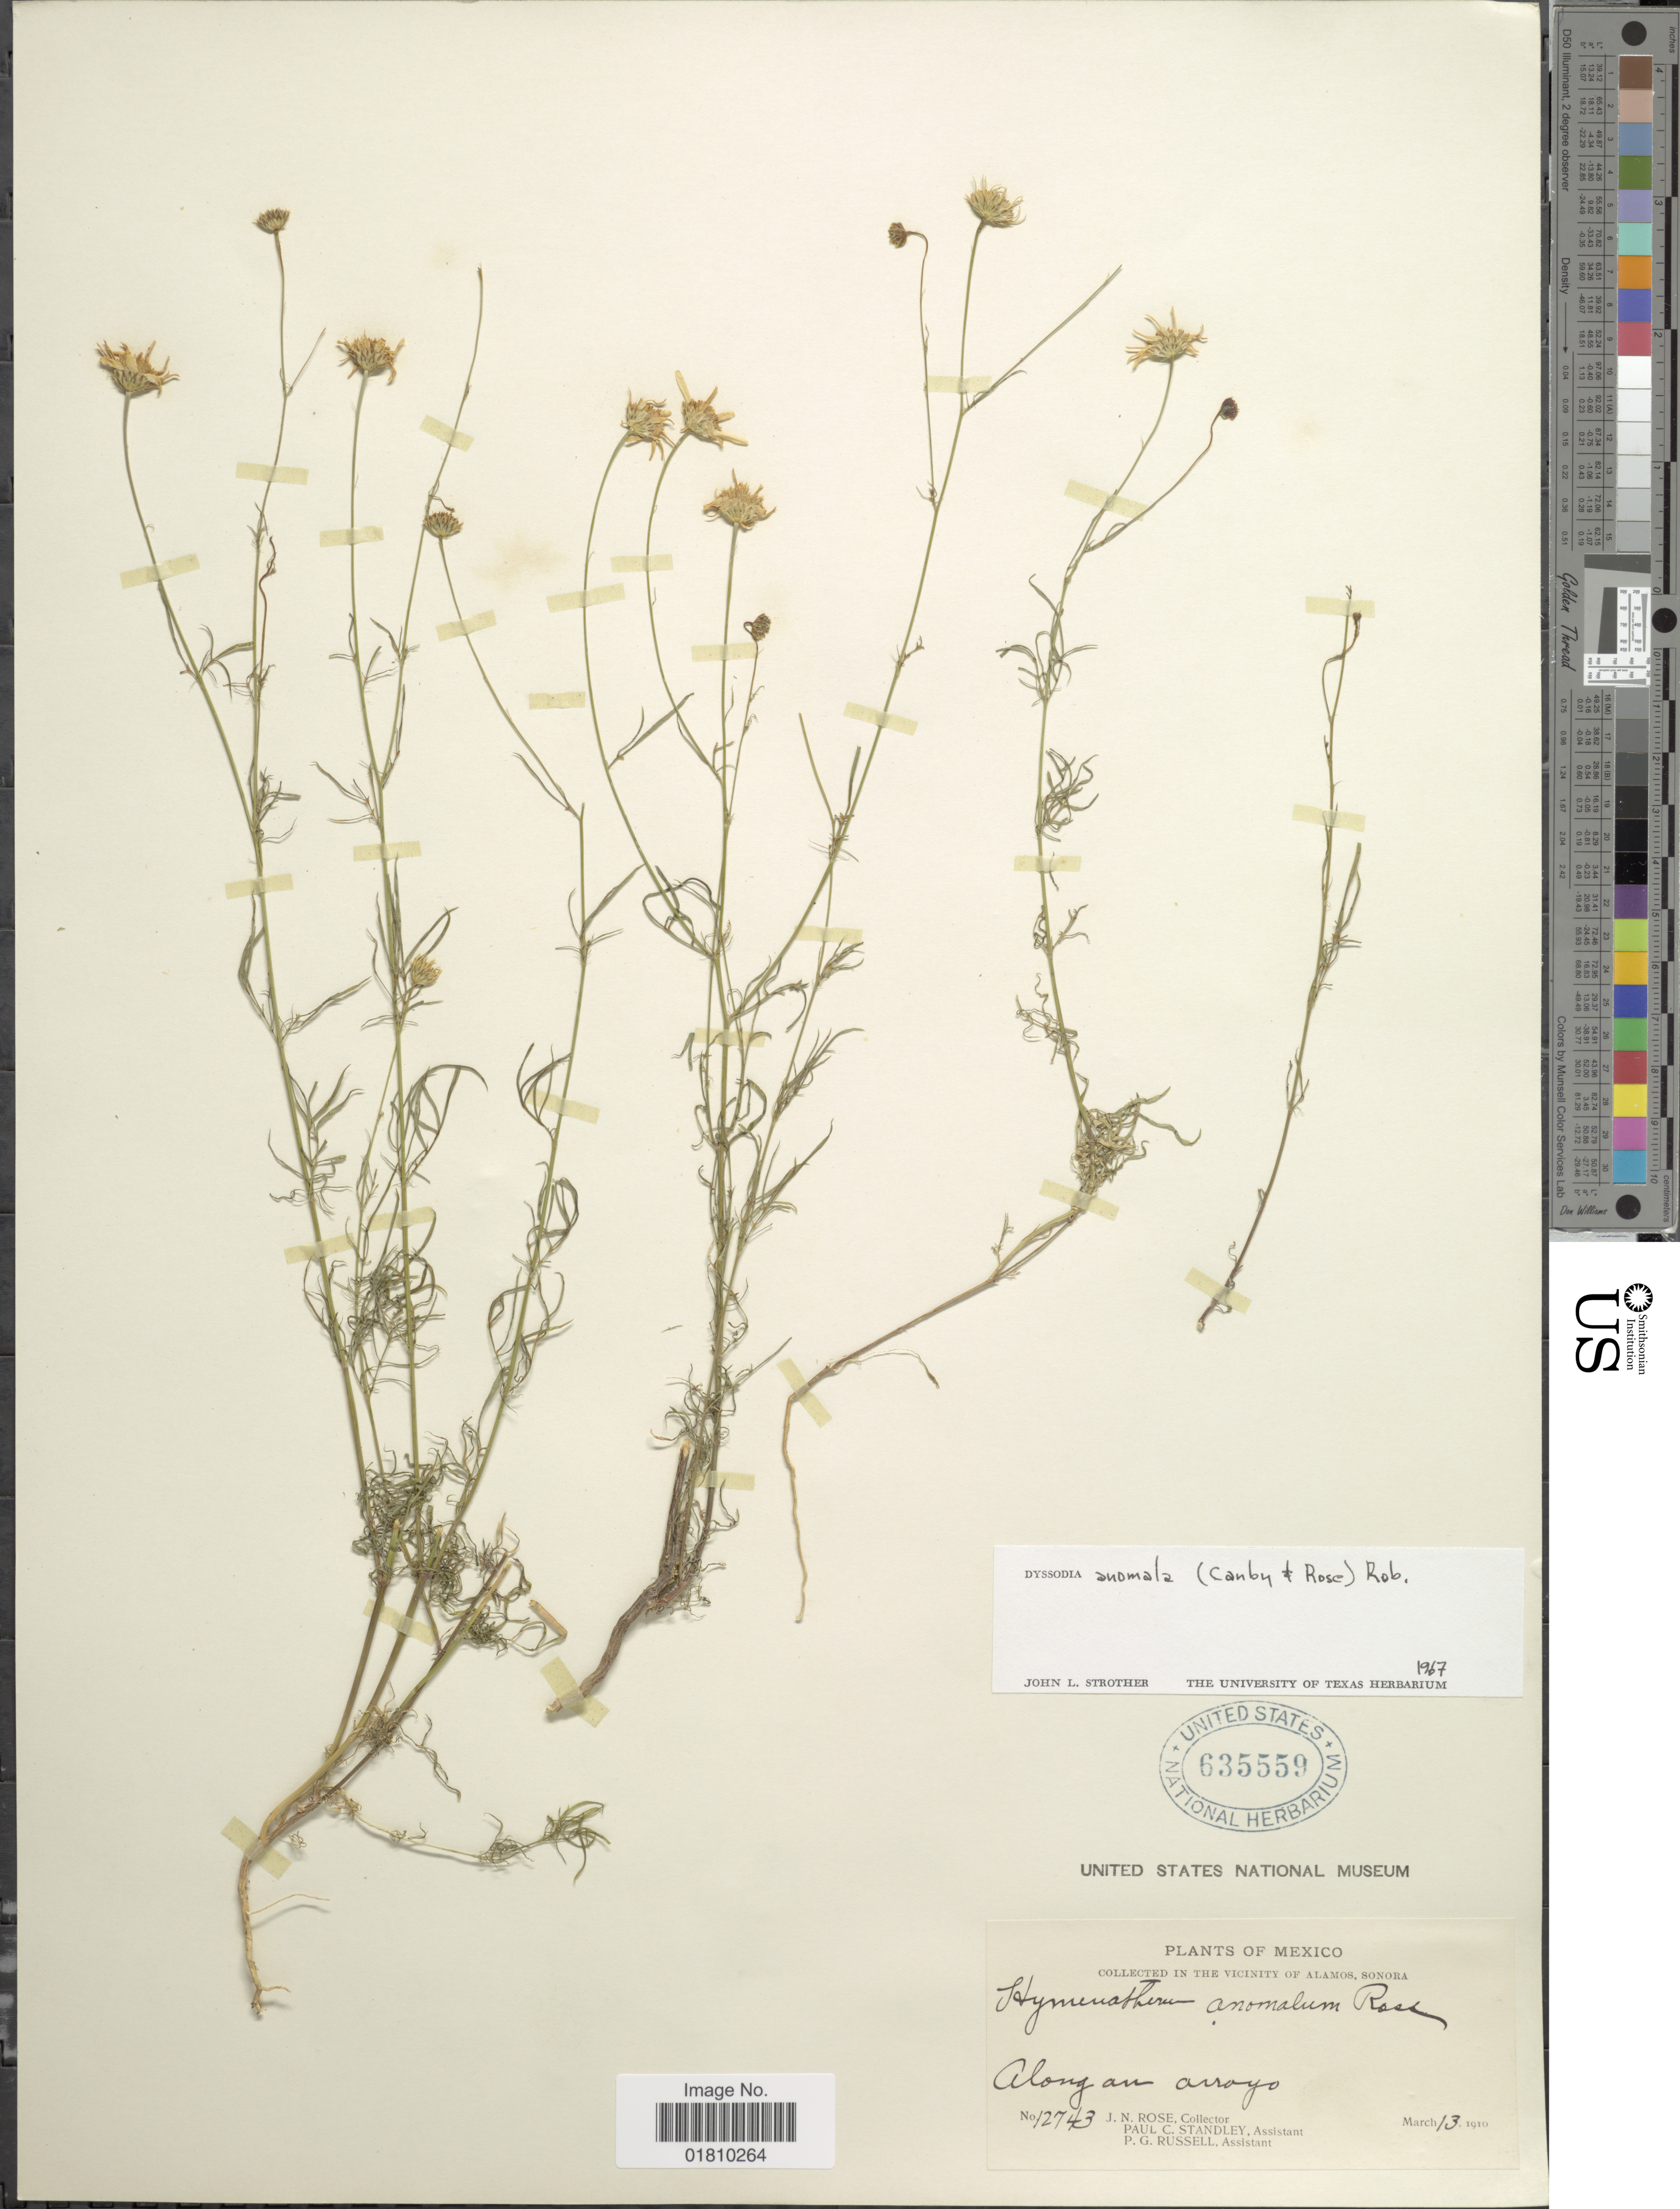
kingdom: Plantae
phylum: Tracheophyta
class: Magnoliopsida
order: Asterales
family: Asteraceae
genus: Adenophyllum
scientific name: Adenophyllum anomalum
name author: (Canby) Strother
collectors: J. N. Rose, P. C. Standley & P. G. Russell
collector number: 12743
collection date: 1910-03-13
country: Mexico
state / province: Sonora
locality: Vicinity of Alamos, along an arroyo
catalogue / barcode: US 635559